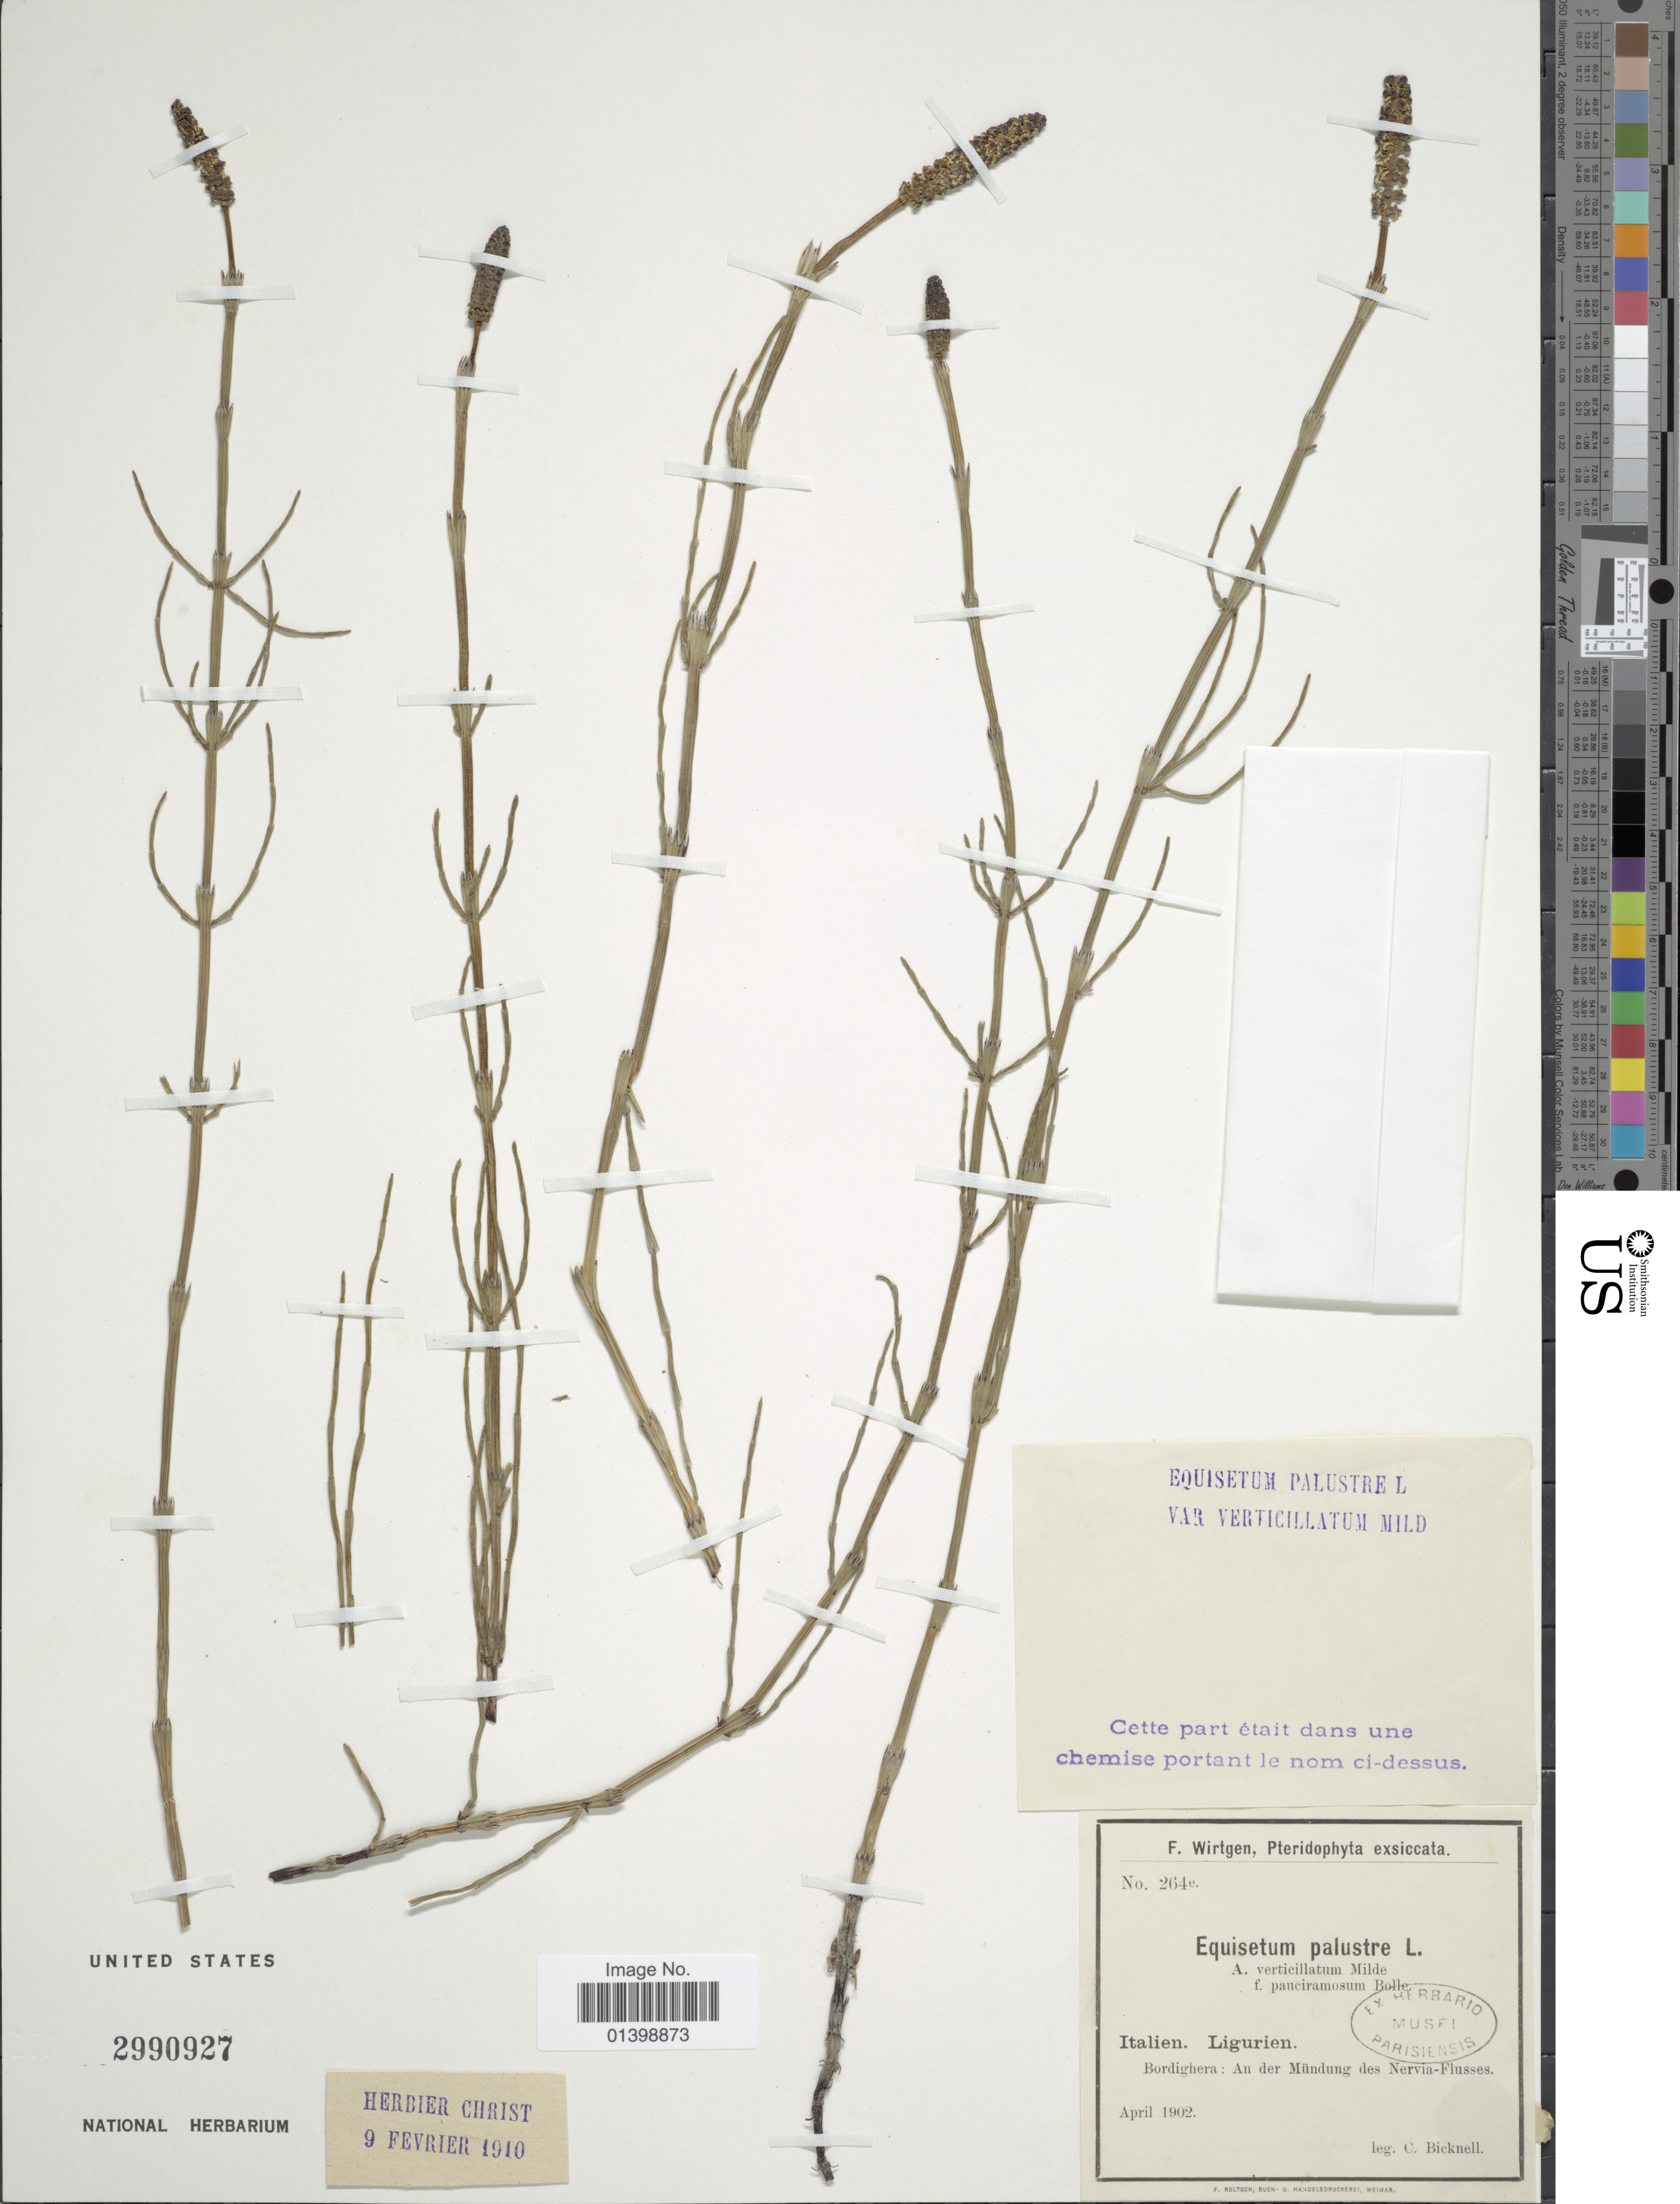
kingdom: Plantae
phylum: Tracheophyta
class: Polypodiopsida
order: Equisetales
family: Equisetaceae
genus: Equisetum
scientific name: Equisetum palustre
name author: L.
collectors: C. Bicknell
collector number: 264e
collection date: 1902-04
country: Italy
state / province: Liguria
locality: Bordighera: An der Mündung des Nervia-Flusses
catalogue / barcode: US 2990927